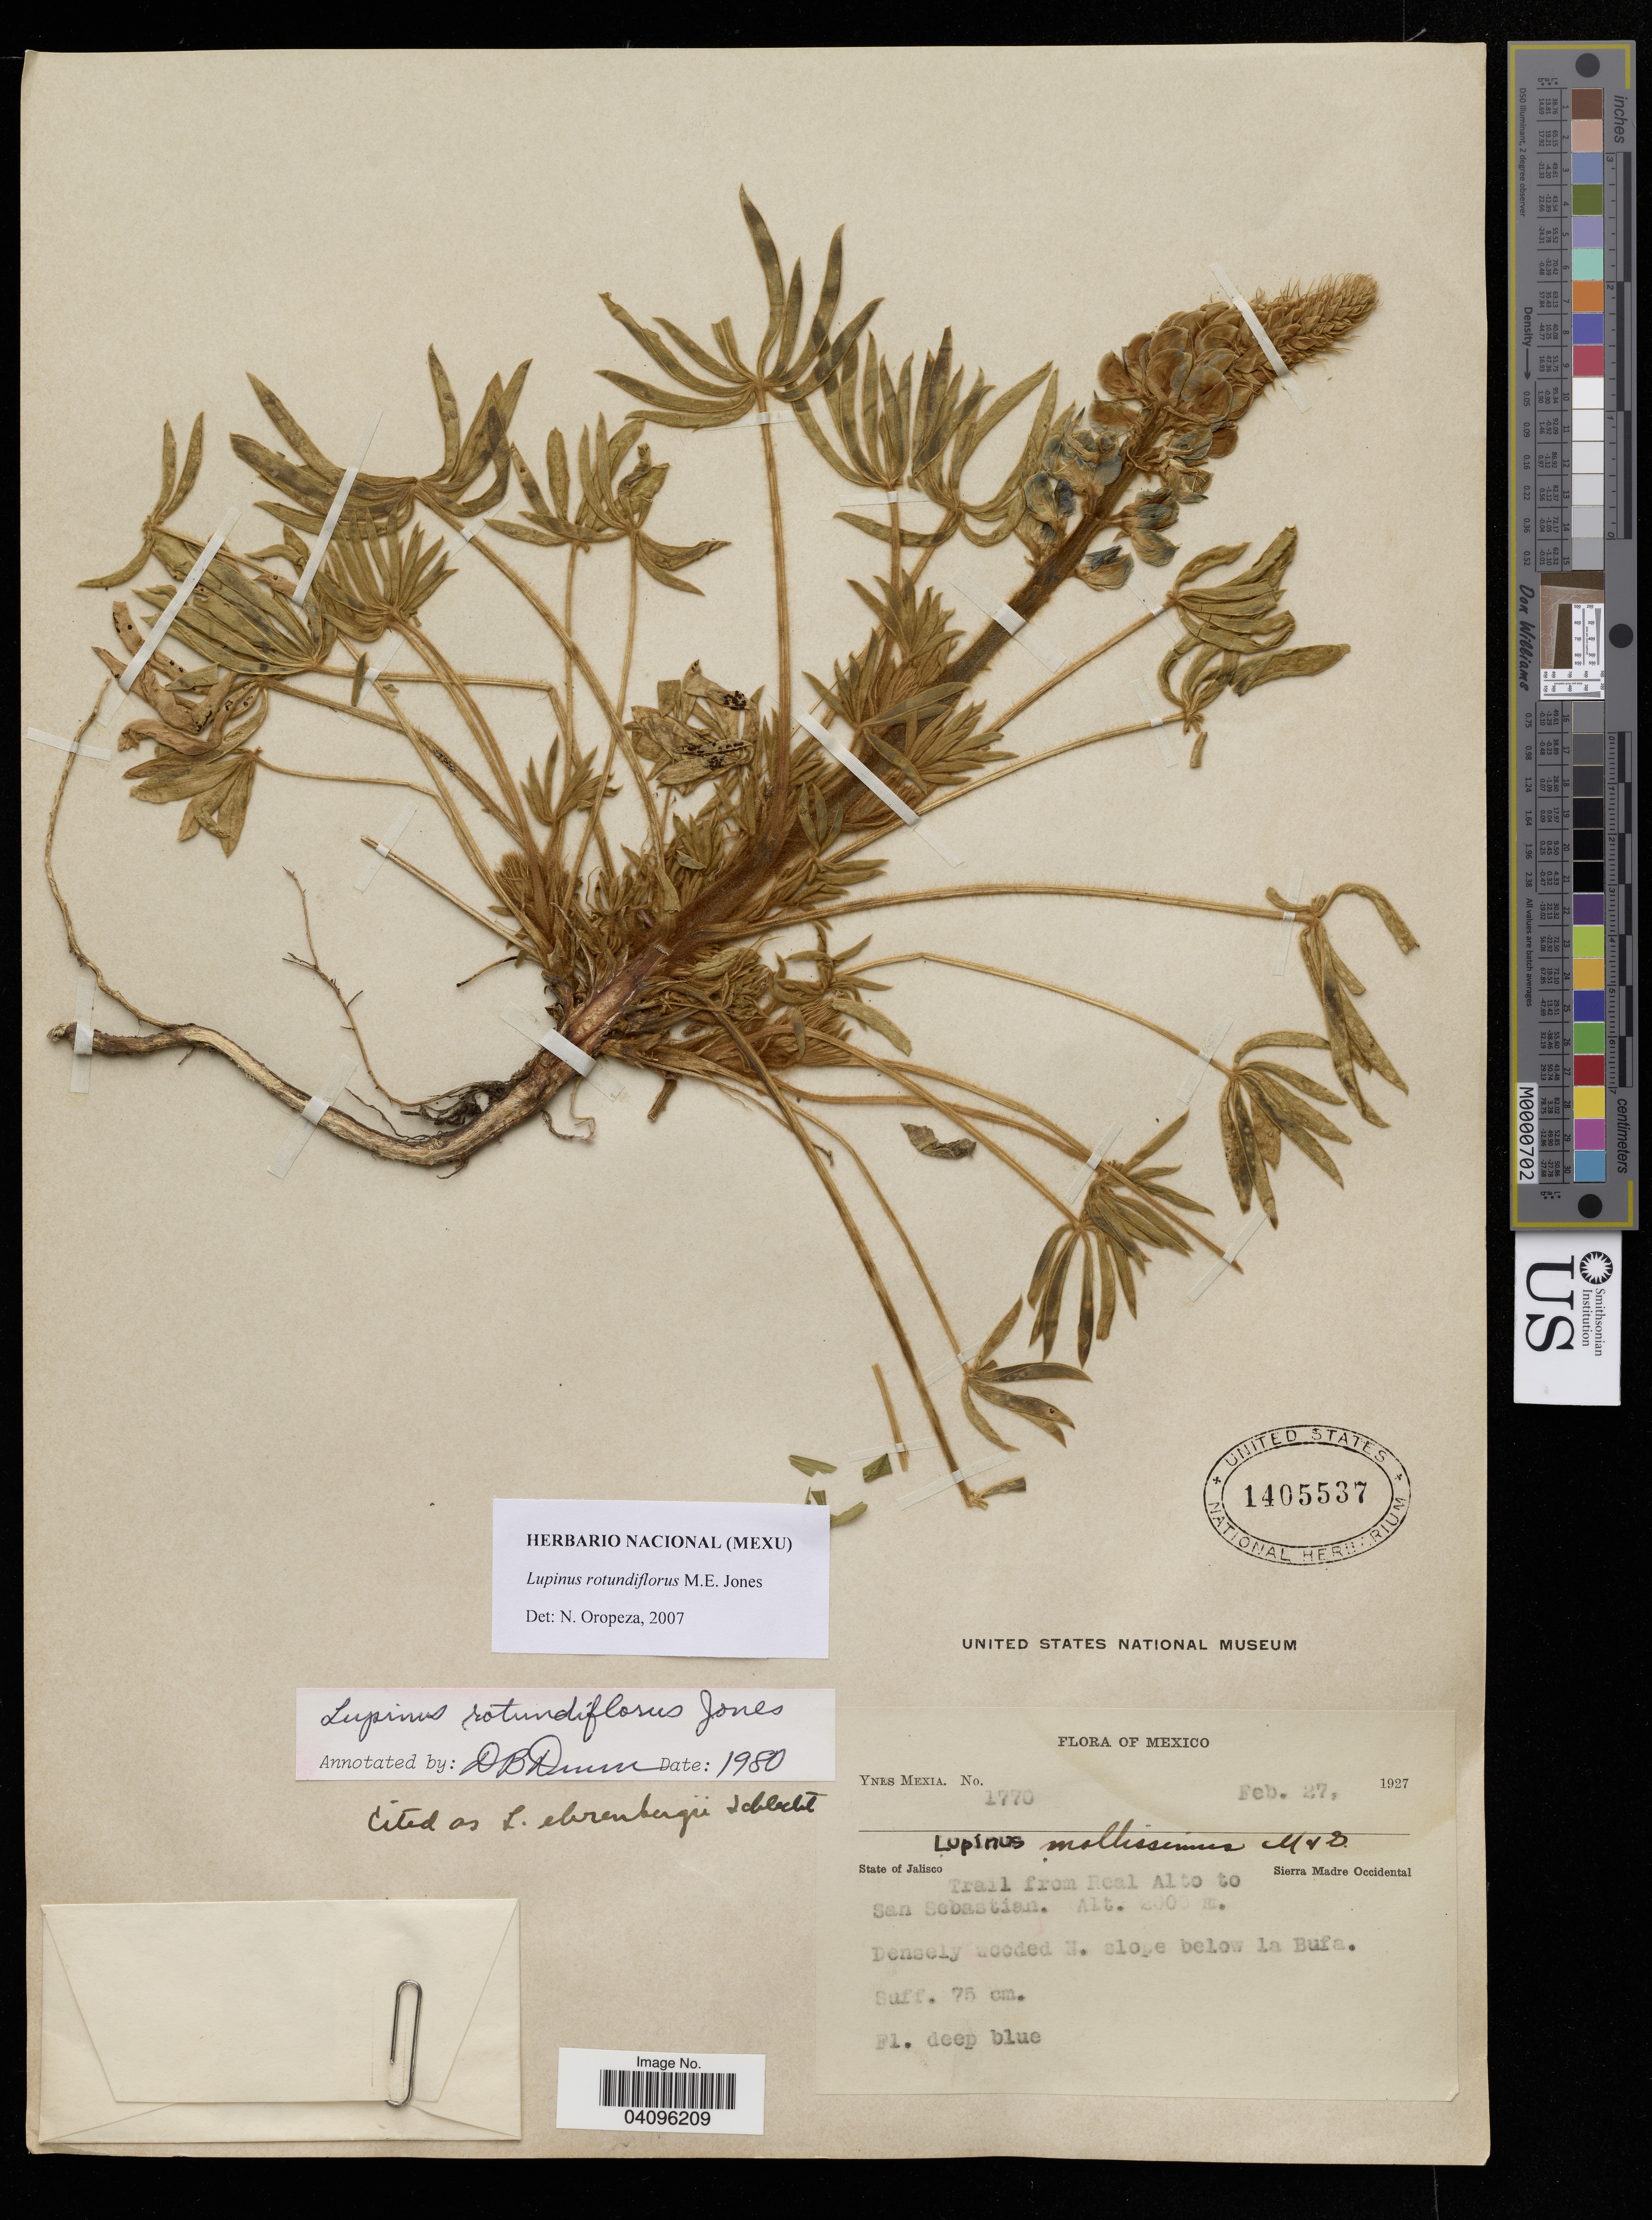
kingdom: Plantae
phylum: Tracheophyta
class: Magnoliopsida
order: Fabales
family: Fabaceae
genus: Lupinus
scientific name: Lupinus rotundiflorus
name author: M.E. Jones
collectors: Y. Mexia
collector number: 1770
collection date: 1927-02-27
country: Mexico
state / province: Jalisco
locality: State of Jalisco, Sierra Madre Occidental, Trail from Real Alto to San Sebastian. Below la Bufa.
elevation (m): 2000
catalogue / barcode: US 1405537